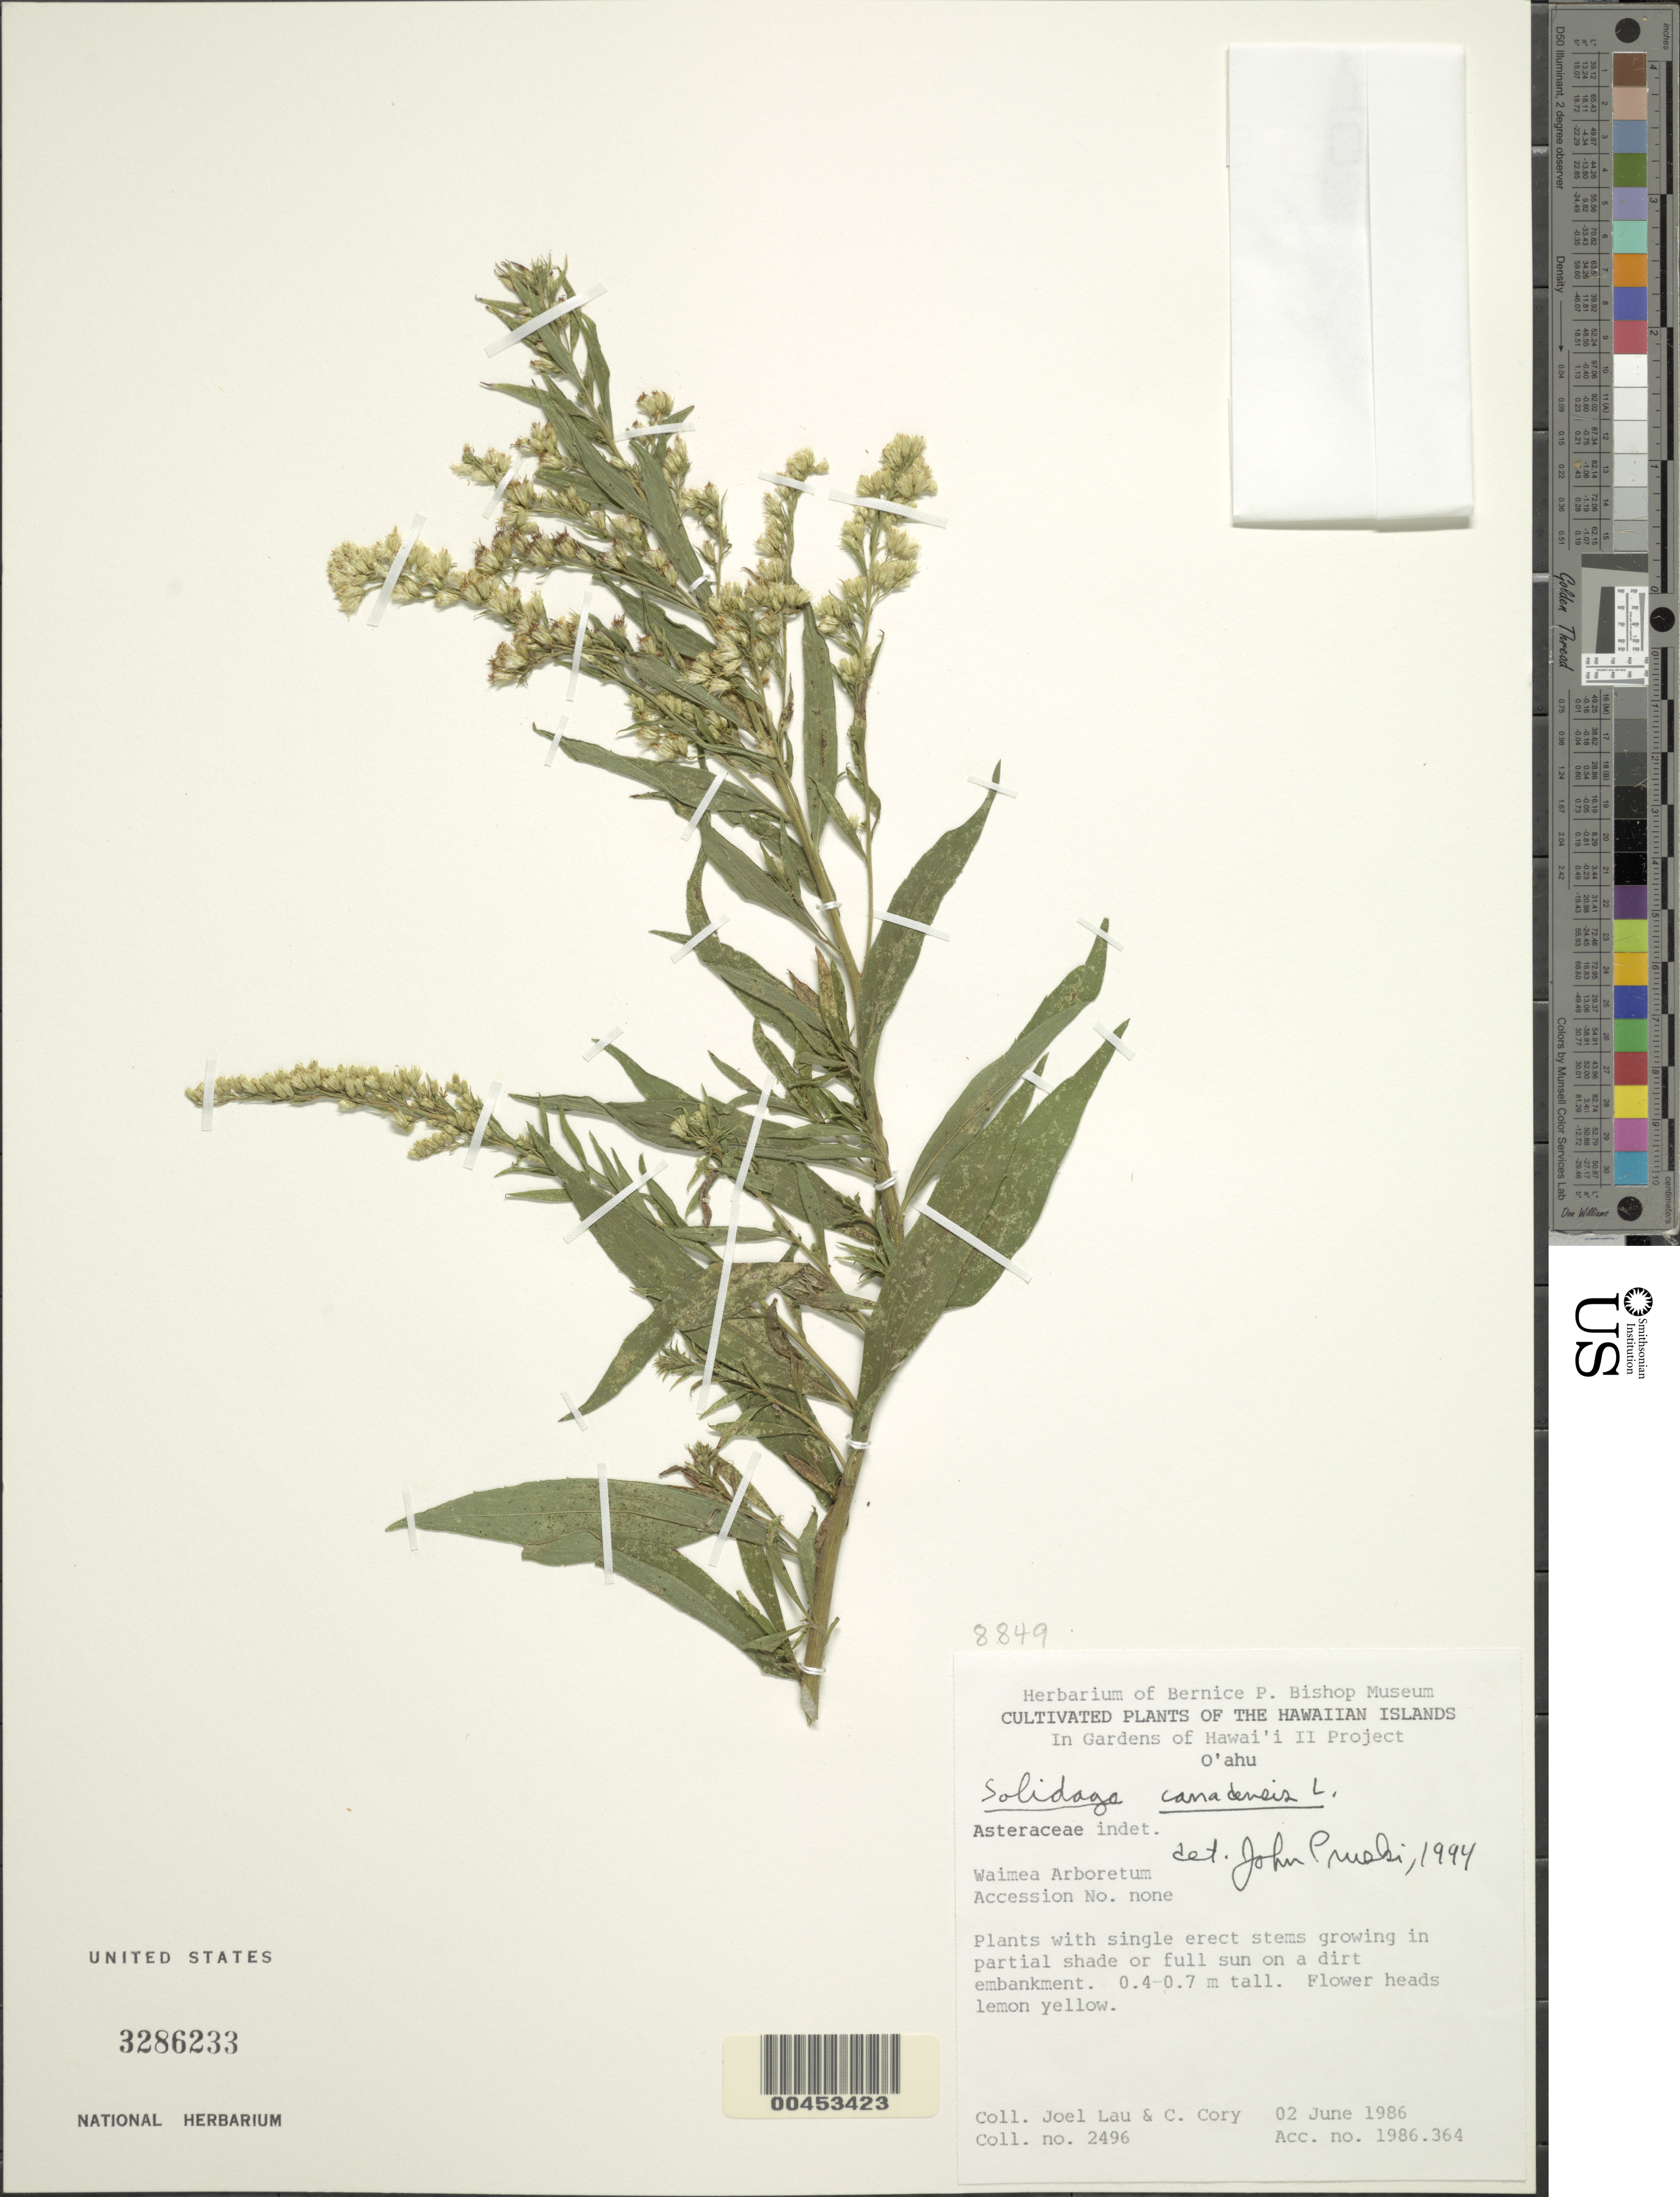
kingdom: Plantae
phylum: Tracheophyta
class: Magnoliopsida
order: Asterales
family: Asteraceae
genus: Solidago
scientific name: Solidago altissima subsp. altissima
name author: L.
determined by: Wagner, W. L., (BOT), Smithsonian Institution - National Museum of Natural History (UNITED STATES)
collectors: J. Lau & C. Cory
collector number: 2496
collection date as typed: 2 Jun 1986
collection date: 1986-06-02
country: United States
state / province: Hawaii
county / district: Kauai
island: Kaua'i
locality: Waimea Arboretum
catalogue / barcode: US 3286233